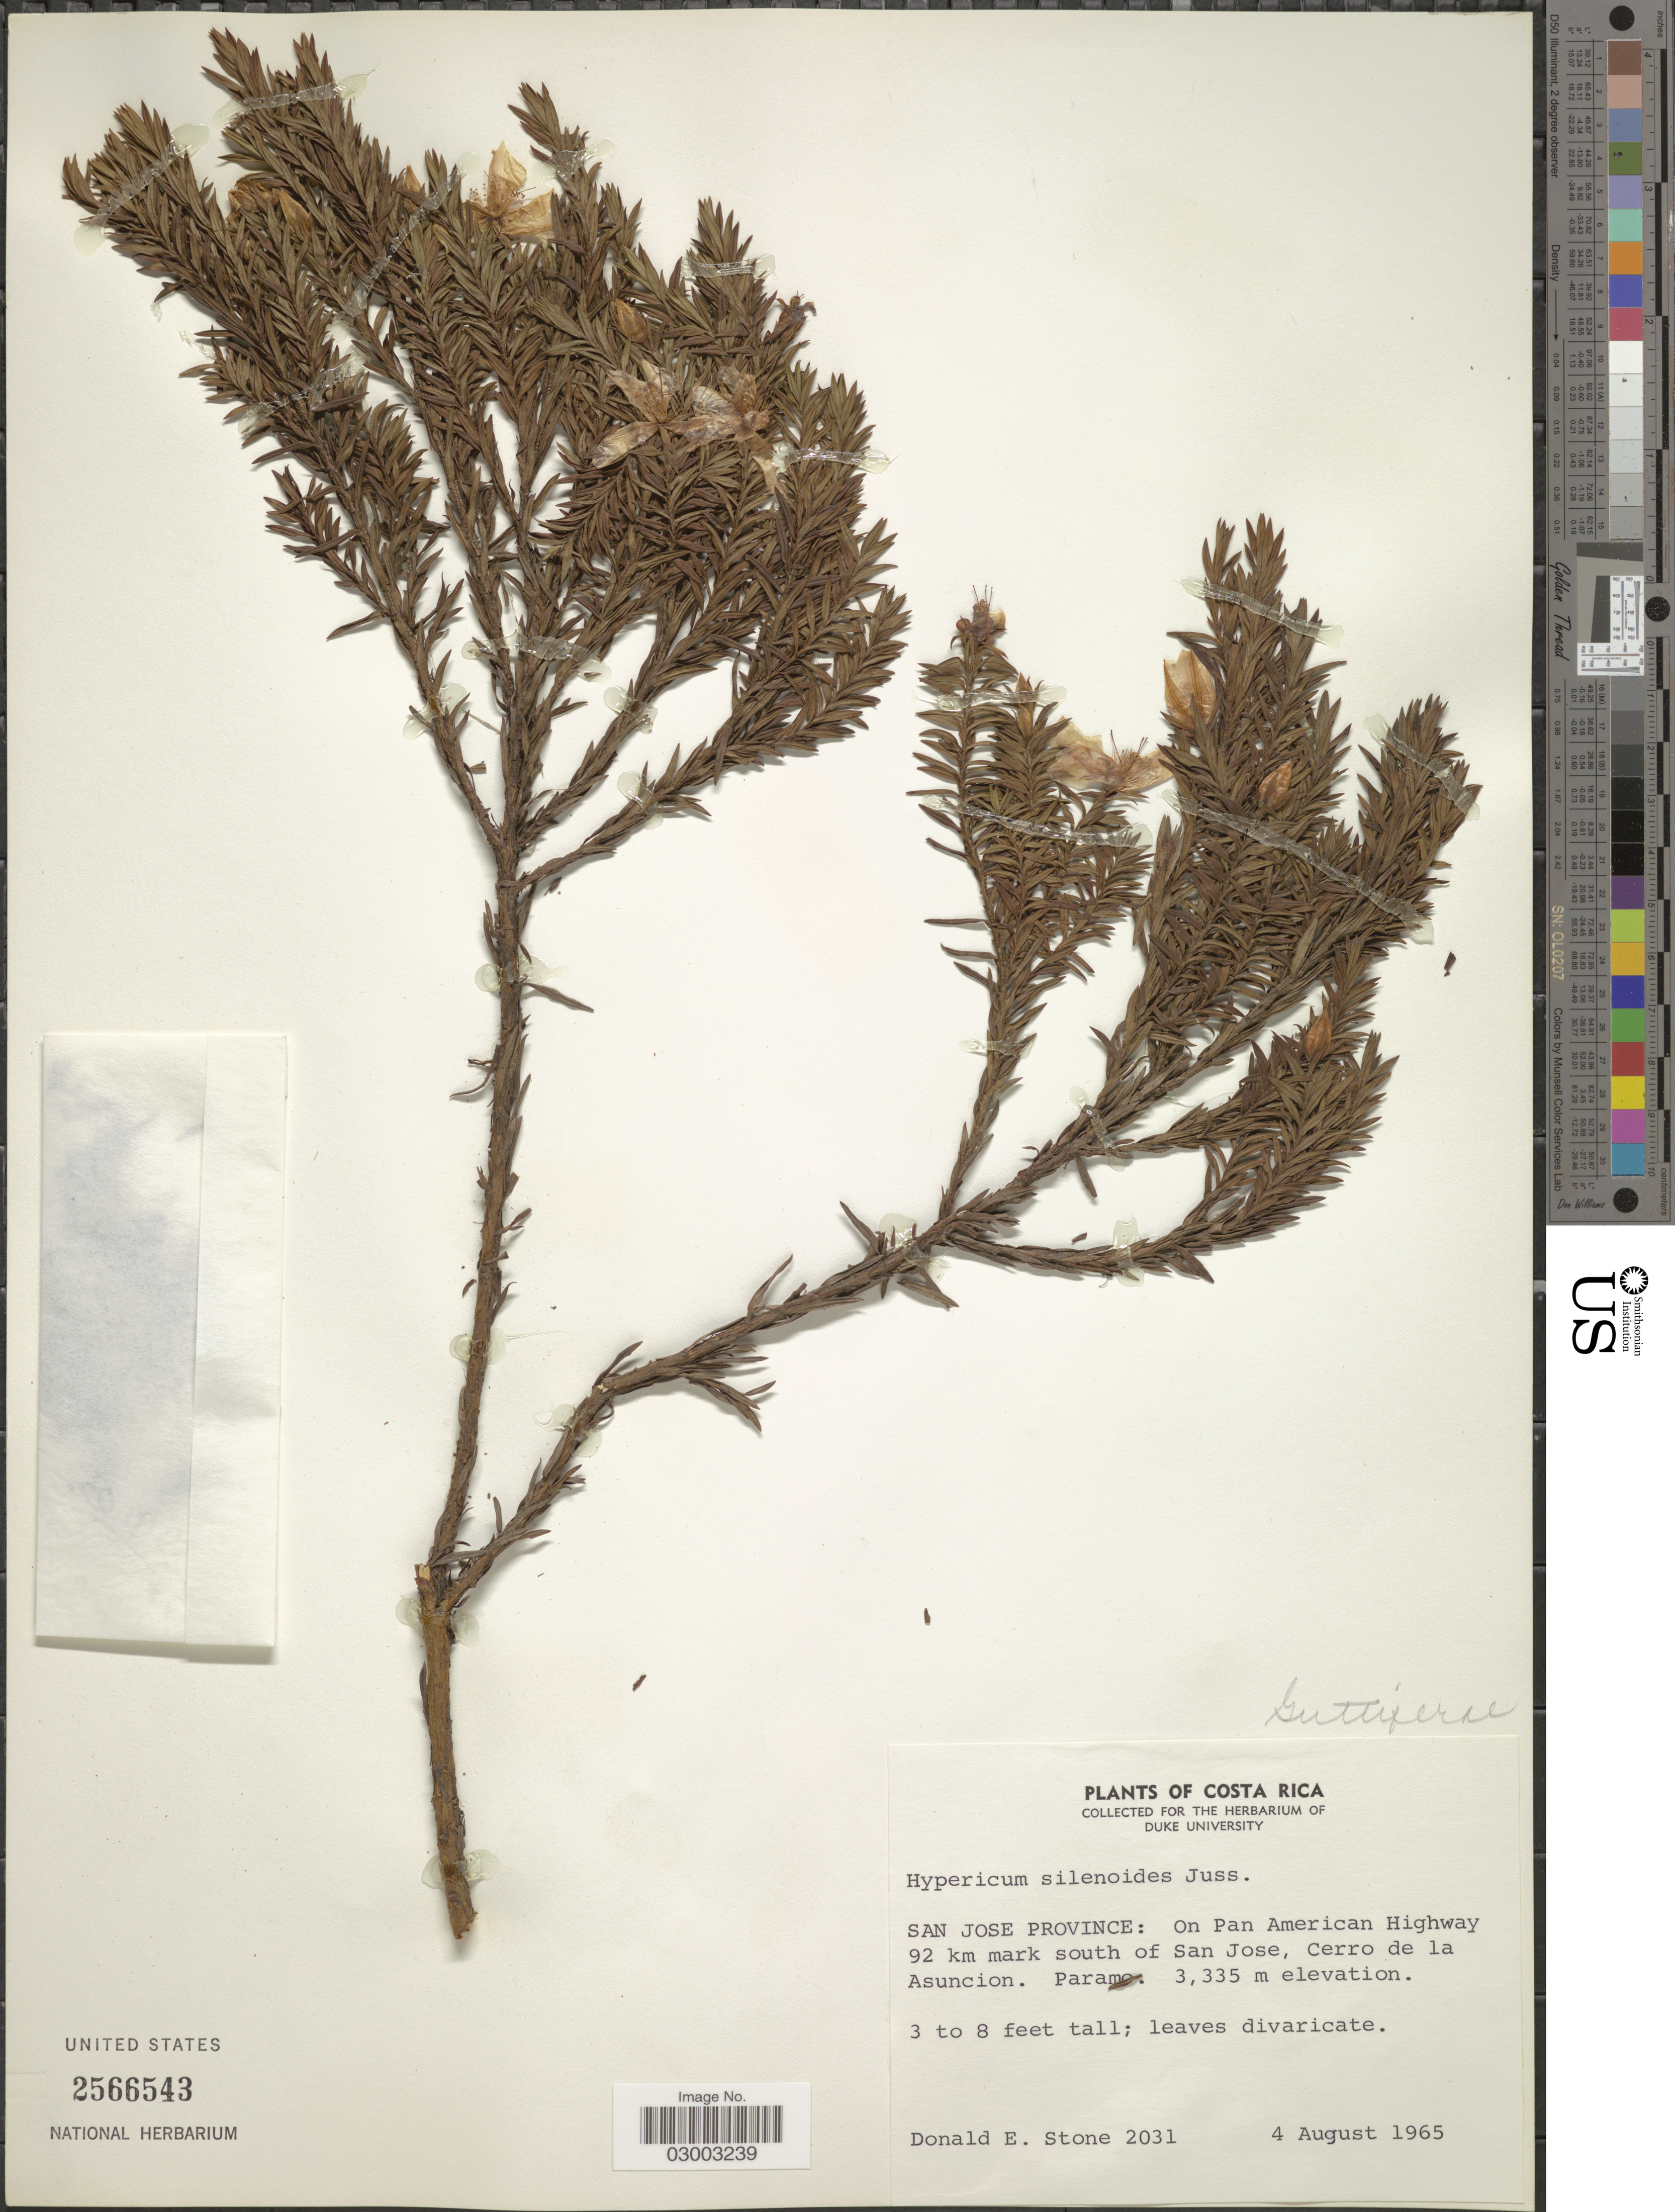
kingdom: Plantae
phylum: Tracheophyta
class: Magnoliopsida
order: Malpighiales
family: Hypericaceae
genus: Hypericum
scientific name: Hypericum irazuense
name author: Kuntze ex N. Robson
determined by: Strong, Mark T., (BOT), Smithsonian Institution - National Museum of Natural History (UNITED STATES)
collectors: D. E. Stone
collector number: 2031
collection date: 1965-08-04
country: Costa Rica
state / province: San José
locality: San Jose Province: On Pan American Highway 92 km mark south of San Jose, Cerro de la Asuncion.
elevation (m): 3335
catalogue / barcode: US 2566543